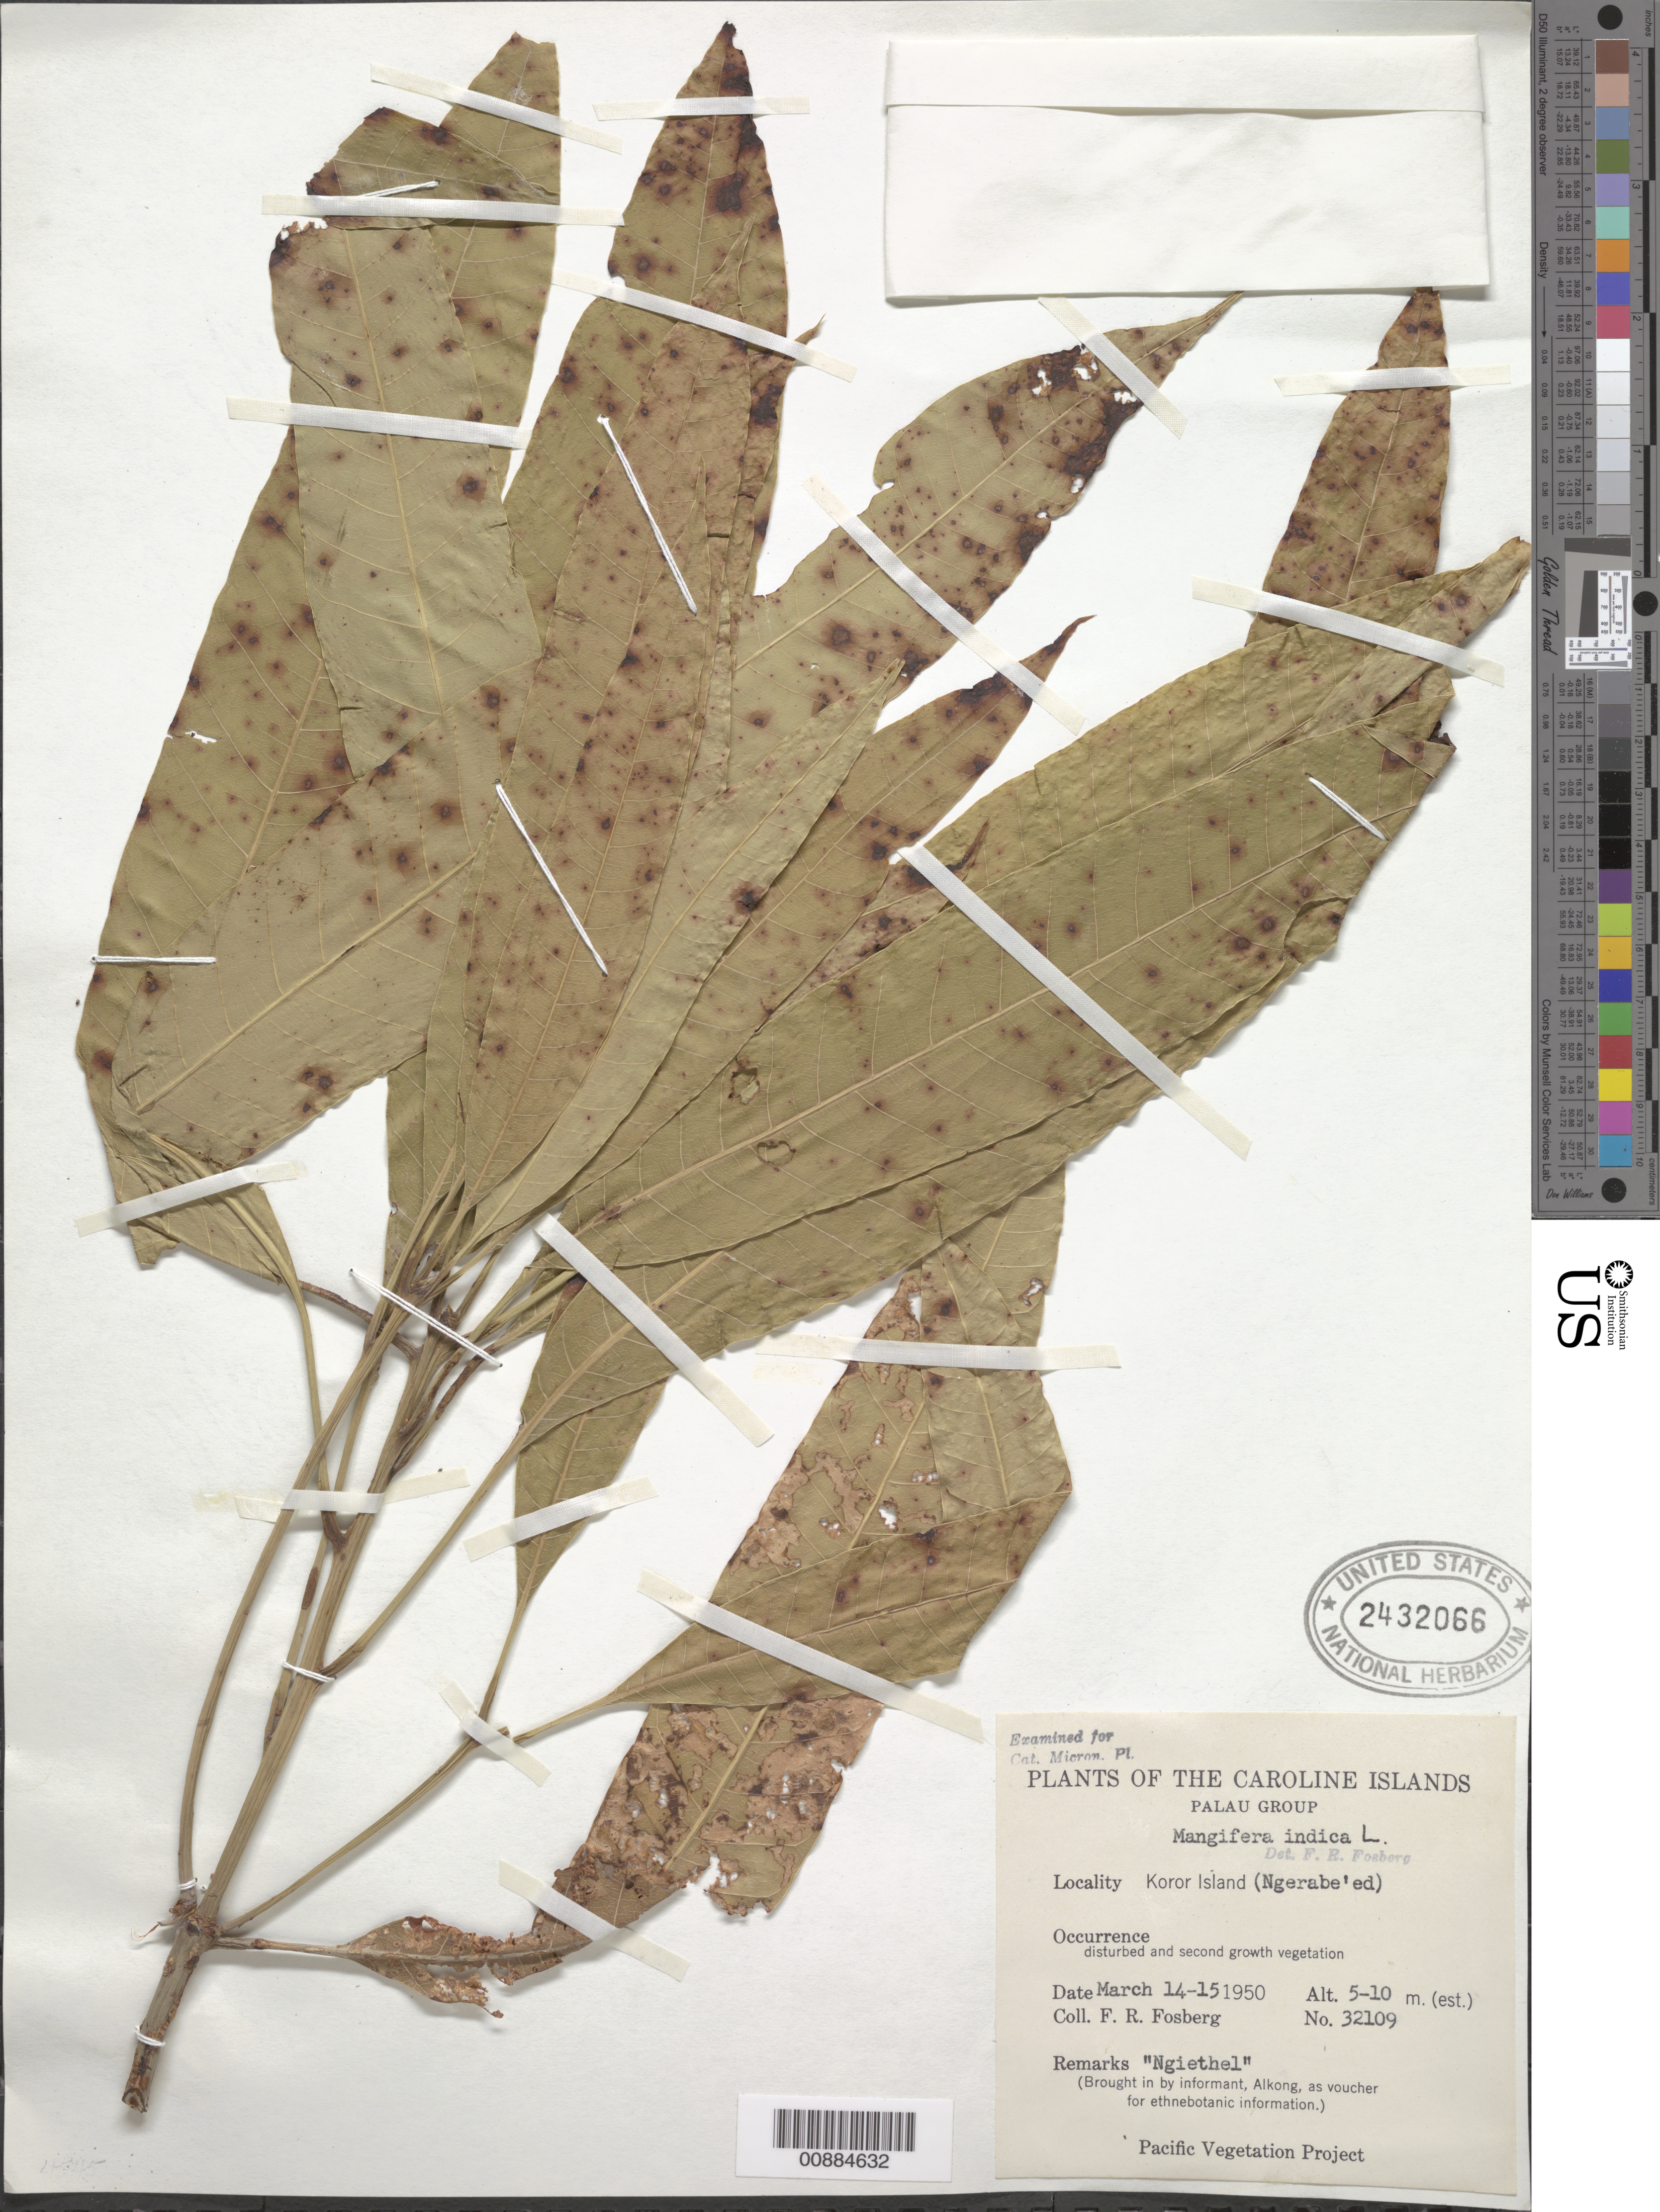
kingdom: Plantae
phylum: Tracheophyta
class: Magnoliopsida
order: Sapindales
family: Anacardiaceae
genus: Mangifera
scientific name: Mangifera indica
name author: L.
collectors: F. R. Fosberg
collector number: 32109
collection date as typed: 14 Mar 1950 to 15 Mar 1950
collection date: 1950-03-14/1950-03-15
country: Palau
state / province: Koror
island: Oreor (Koror)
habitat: disturbed and second growth vegetation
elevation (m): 5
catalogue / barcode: US 2432066